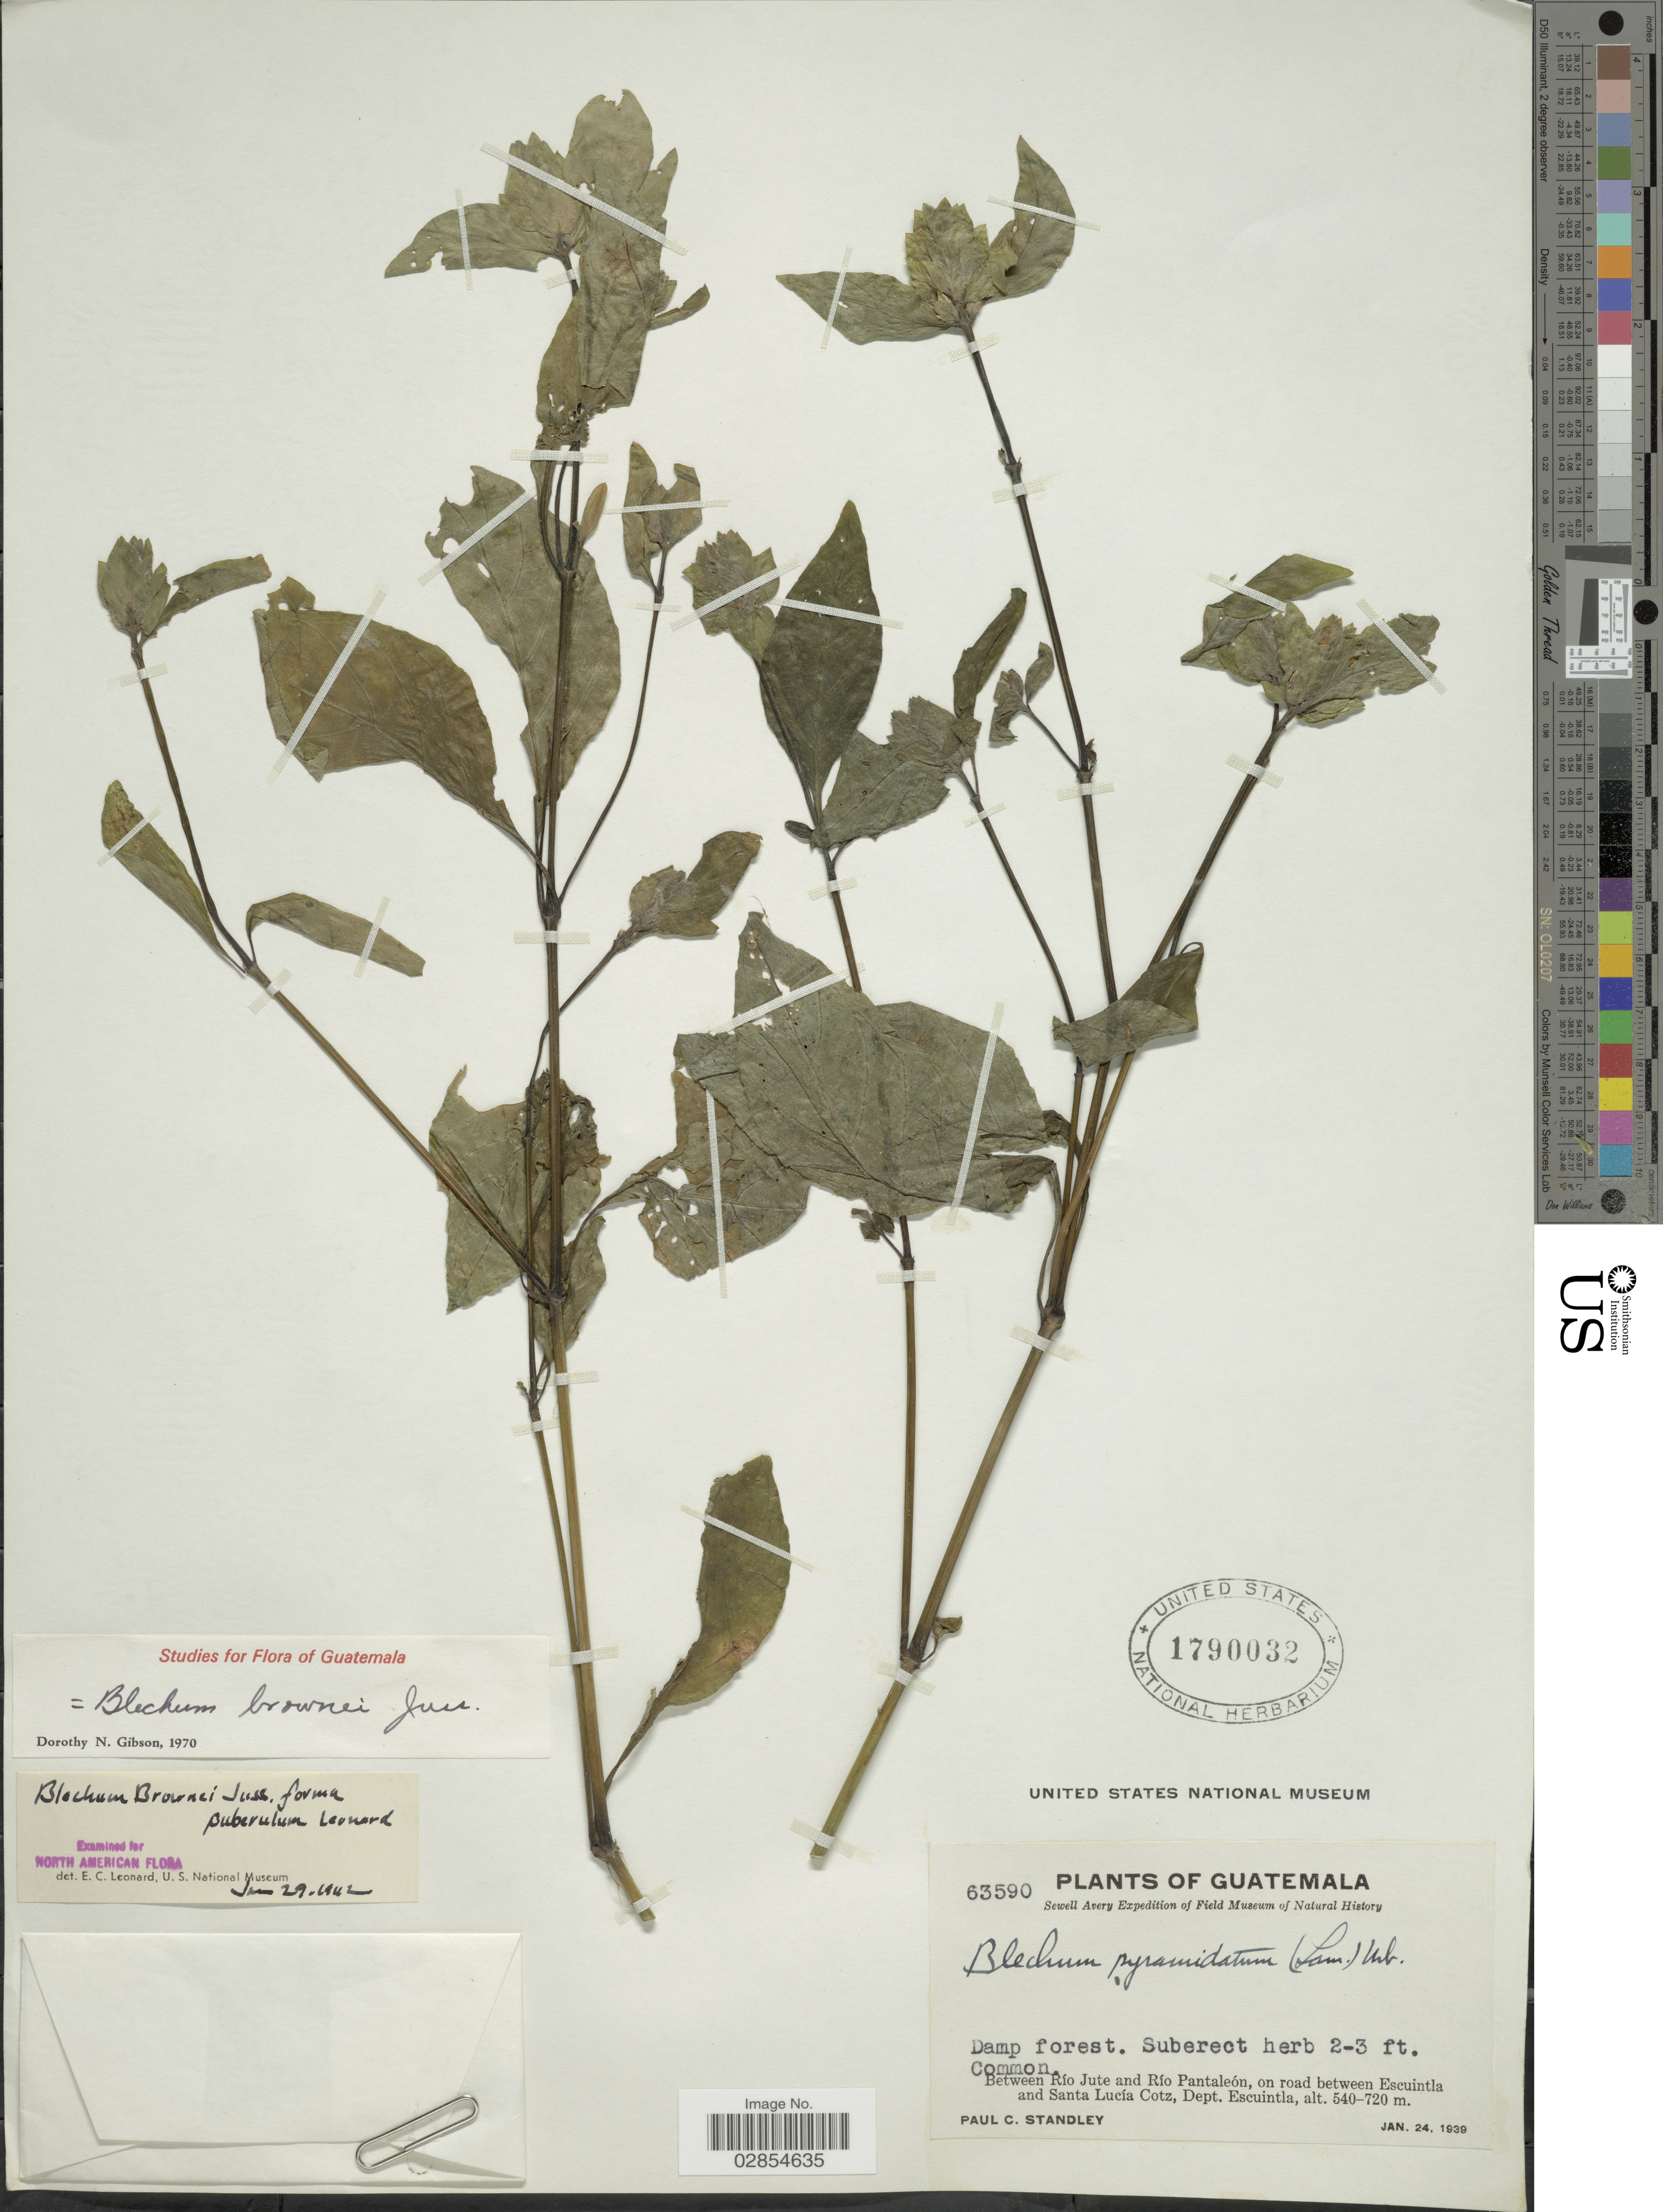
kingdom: Plantae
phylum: Tracheophyta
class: Magnoliopsida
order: Lamiales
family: Acanthaceae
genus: Blechum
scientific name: Blechum pyramidatum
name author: (Lam.) Urb.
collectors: P. C. Standley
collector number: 63590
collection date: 1939-01-24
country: Guatemala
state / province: Escuintla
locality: Between Río Jute and Río Pantaleón, on road between Escuintla and Santa Lucía Cotz, Dept. Escuintla.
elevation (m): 540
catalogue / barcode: US 1790032